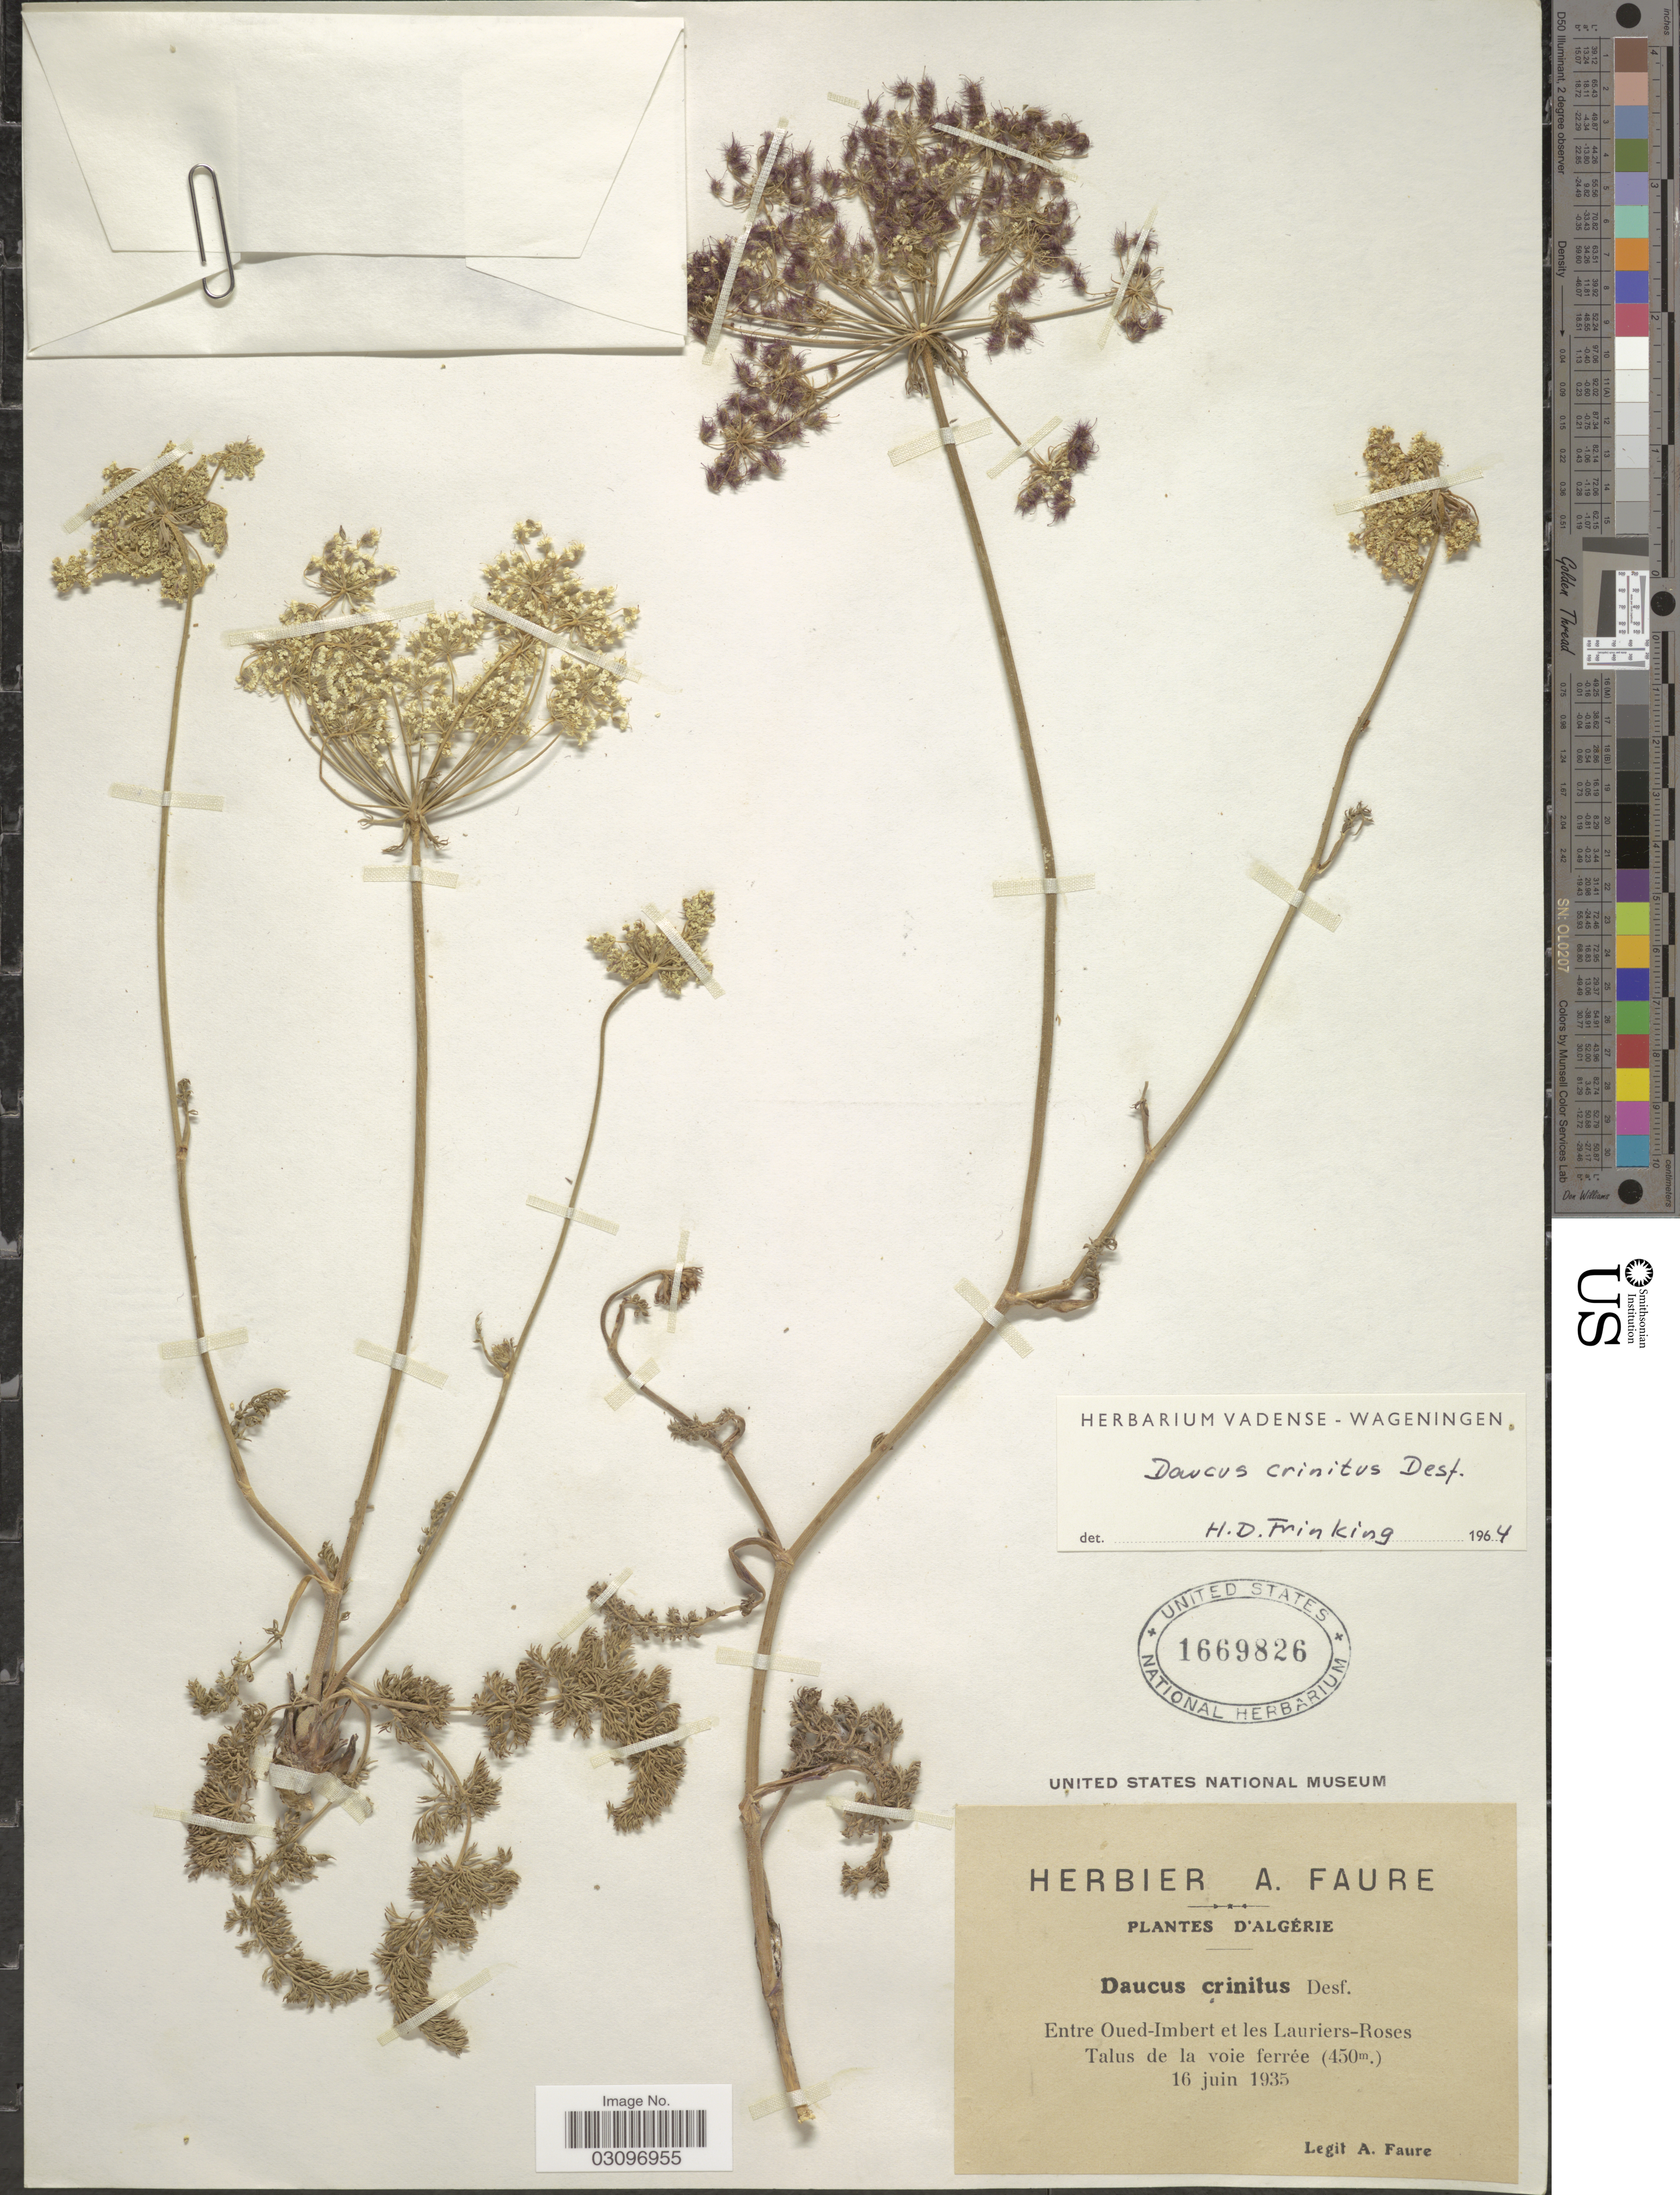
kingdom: Plantae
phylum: Tracheophyta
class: Magnoliopsida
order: Apiales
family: Apiaceae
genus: Daucus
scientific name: Daucus crinitus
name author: Desf.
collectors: A. Faure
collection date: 1935-06-16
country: Algeria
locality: Entre Oued-Imbert et les Lauriers-Roses.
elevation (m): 450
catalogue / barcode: US 1669826